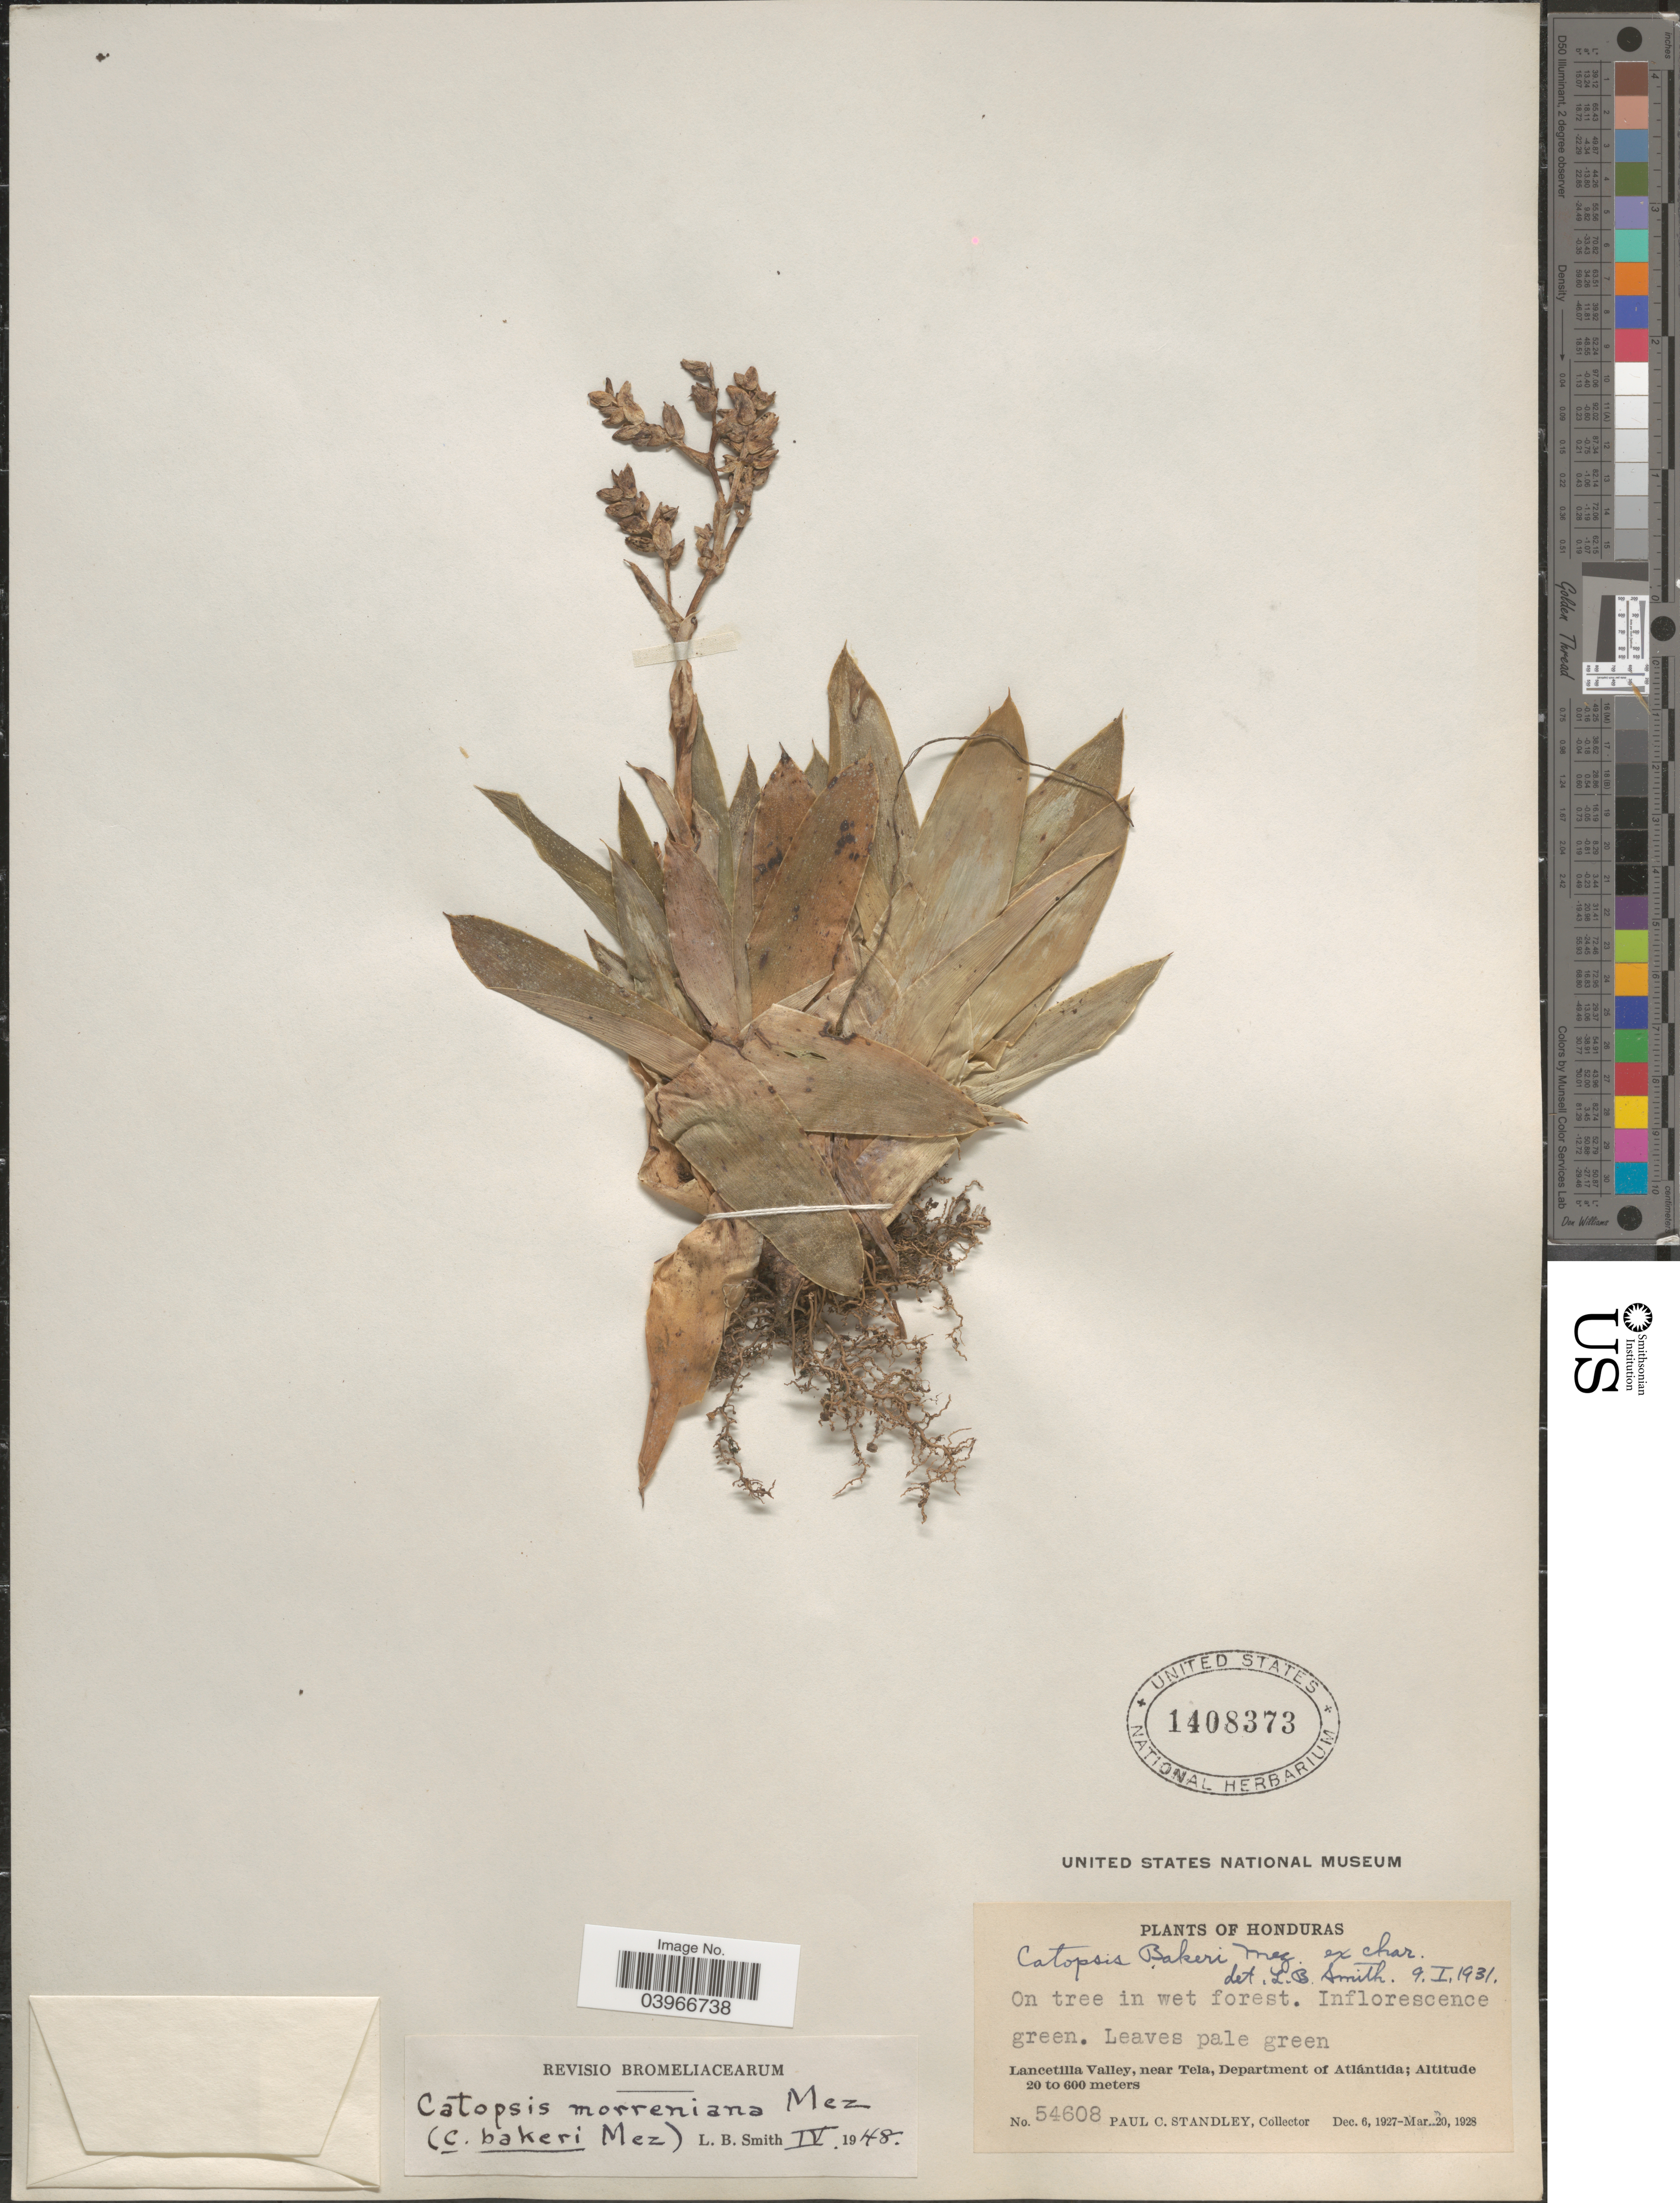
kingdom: Plantae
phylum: Tracheophyta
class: Liliopsida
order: Poales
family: Bromeliaceae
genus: Catopsis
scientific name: Catopsis morreniana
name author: Mez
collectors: P. C. Standley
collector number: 54608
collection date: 1927-12-06/1928-03-20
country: Honduras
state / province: Atlantida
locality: Lancetilla Valley, near Tela, Department of Atlántida.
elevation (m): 20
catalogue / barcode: US 1408373